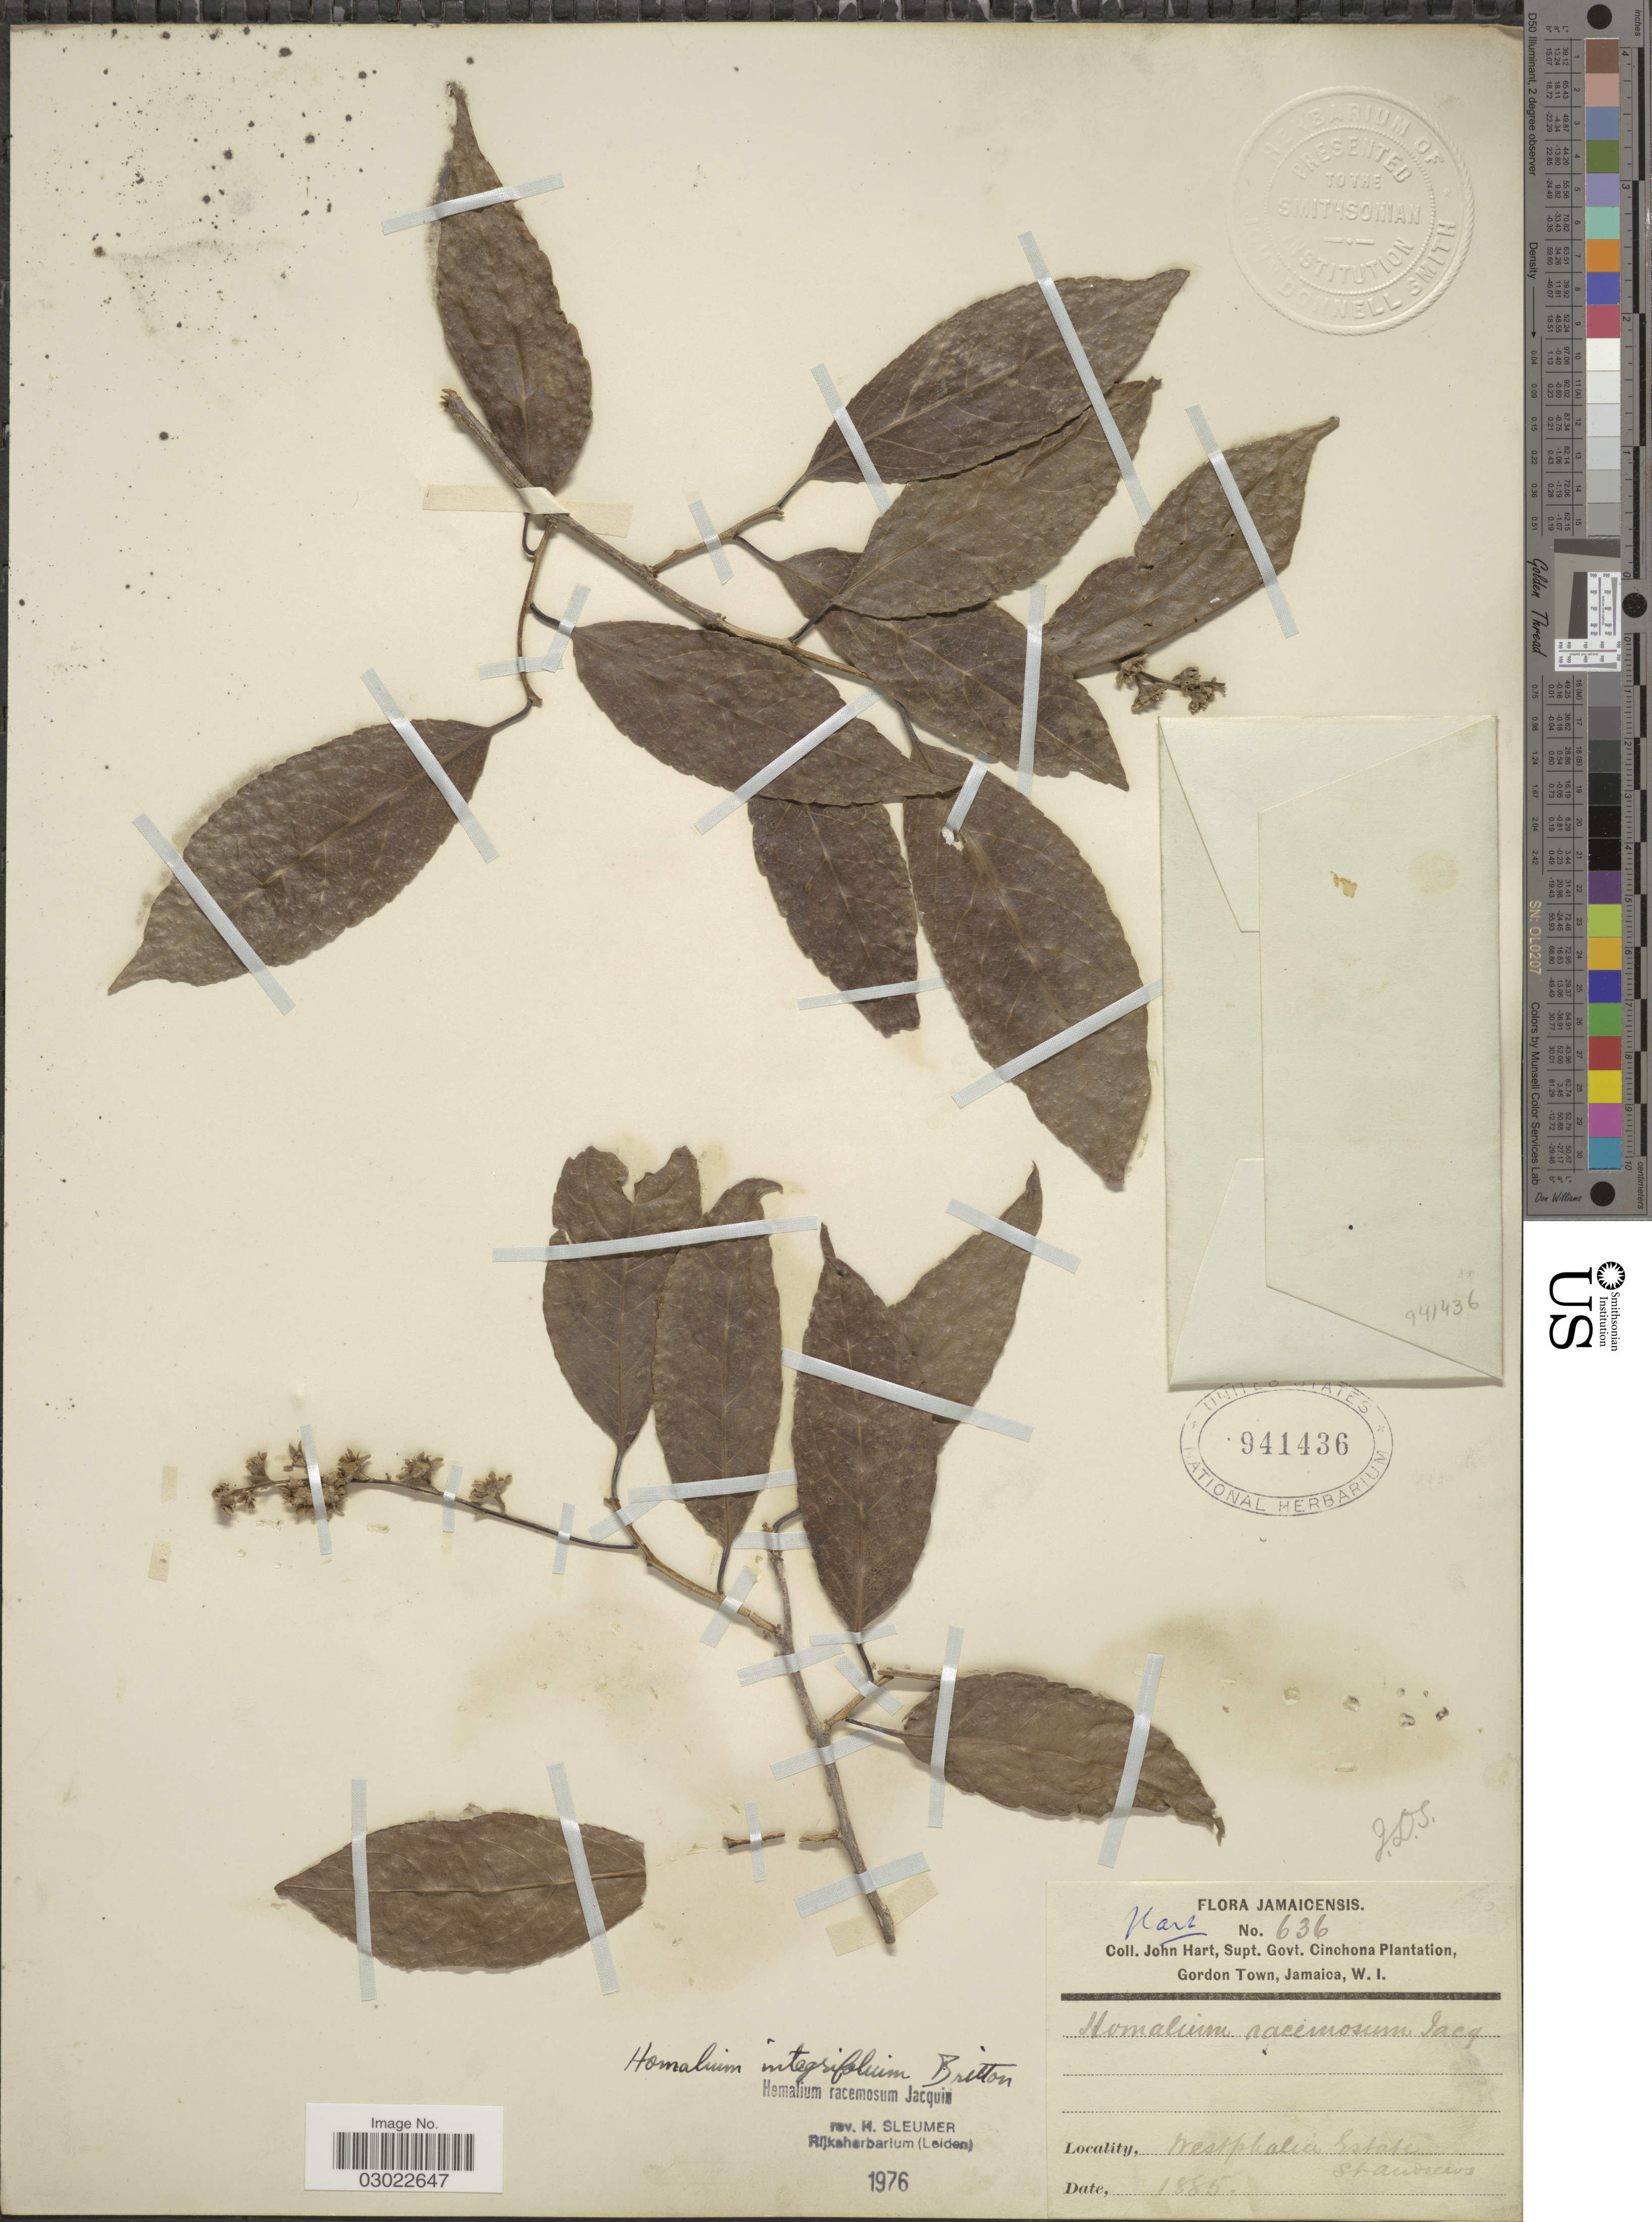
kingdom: Plantae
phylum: Tracheophyta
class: Magnoliopsida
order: Malpighiales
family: Salicaceae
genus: Homalium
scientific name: Homalium racemosum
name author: Jacq.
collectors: J. Hart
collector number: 636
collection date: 1885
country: Jamaica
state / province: Saint Andrew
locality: Westphalia Estate. St Andrews.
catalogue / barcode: US 941436